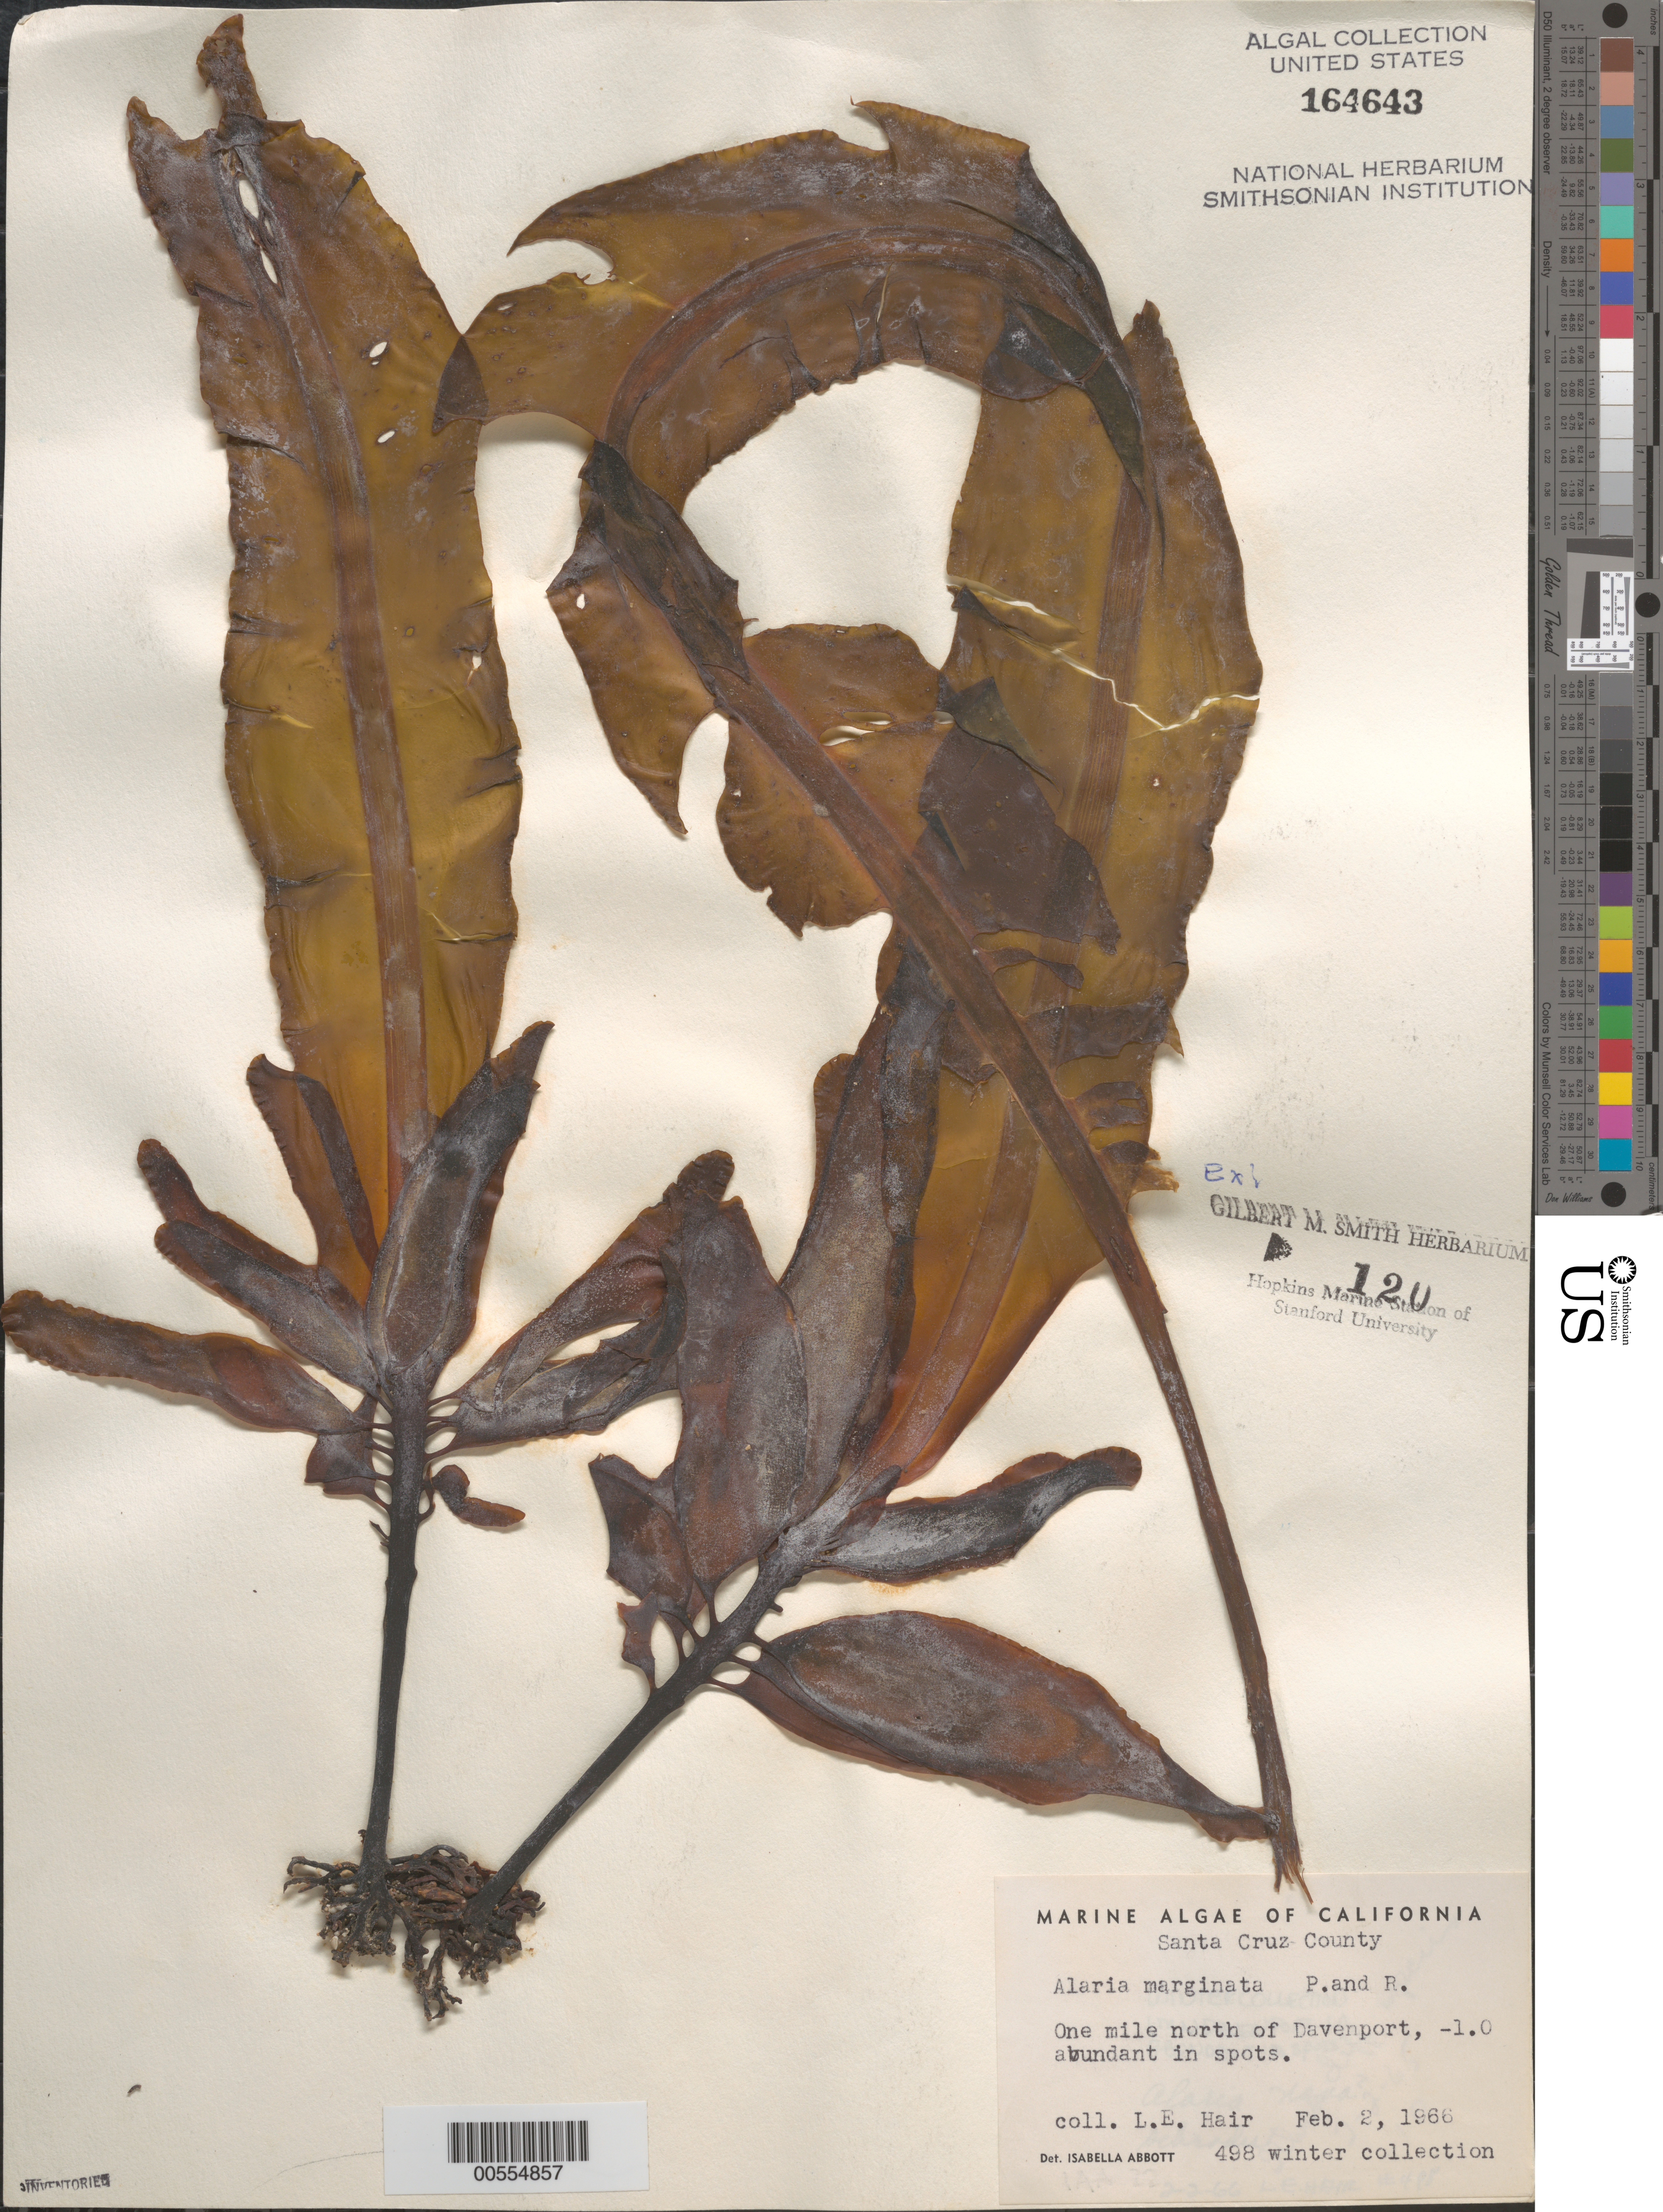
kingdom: Chromista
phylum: Ochrophyta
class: Phaeophyceae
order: Laminariales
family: Alariaceae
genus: Alaria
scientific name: Alaria marginata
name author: Ruiz & Pav.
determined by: Abbott, Isabella A.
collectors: L. Hair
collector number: Leh 498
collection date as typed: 02 Feb 1966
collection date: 1966-02-02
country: United States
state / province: California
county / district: Santa Cruz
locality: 1 mile north of Davenport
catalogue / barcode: US 164643